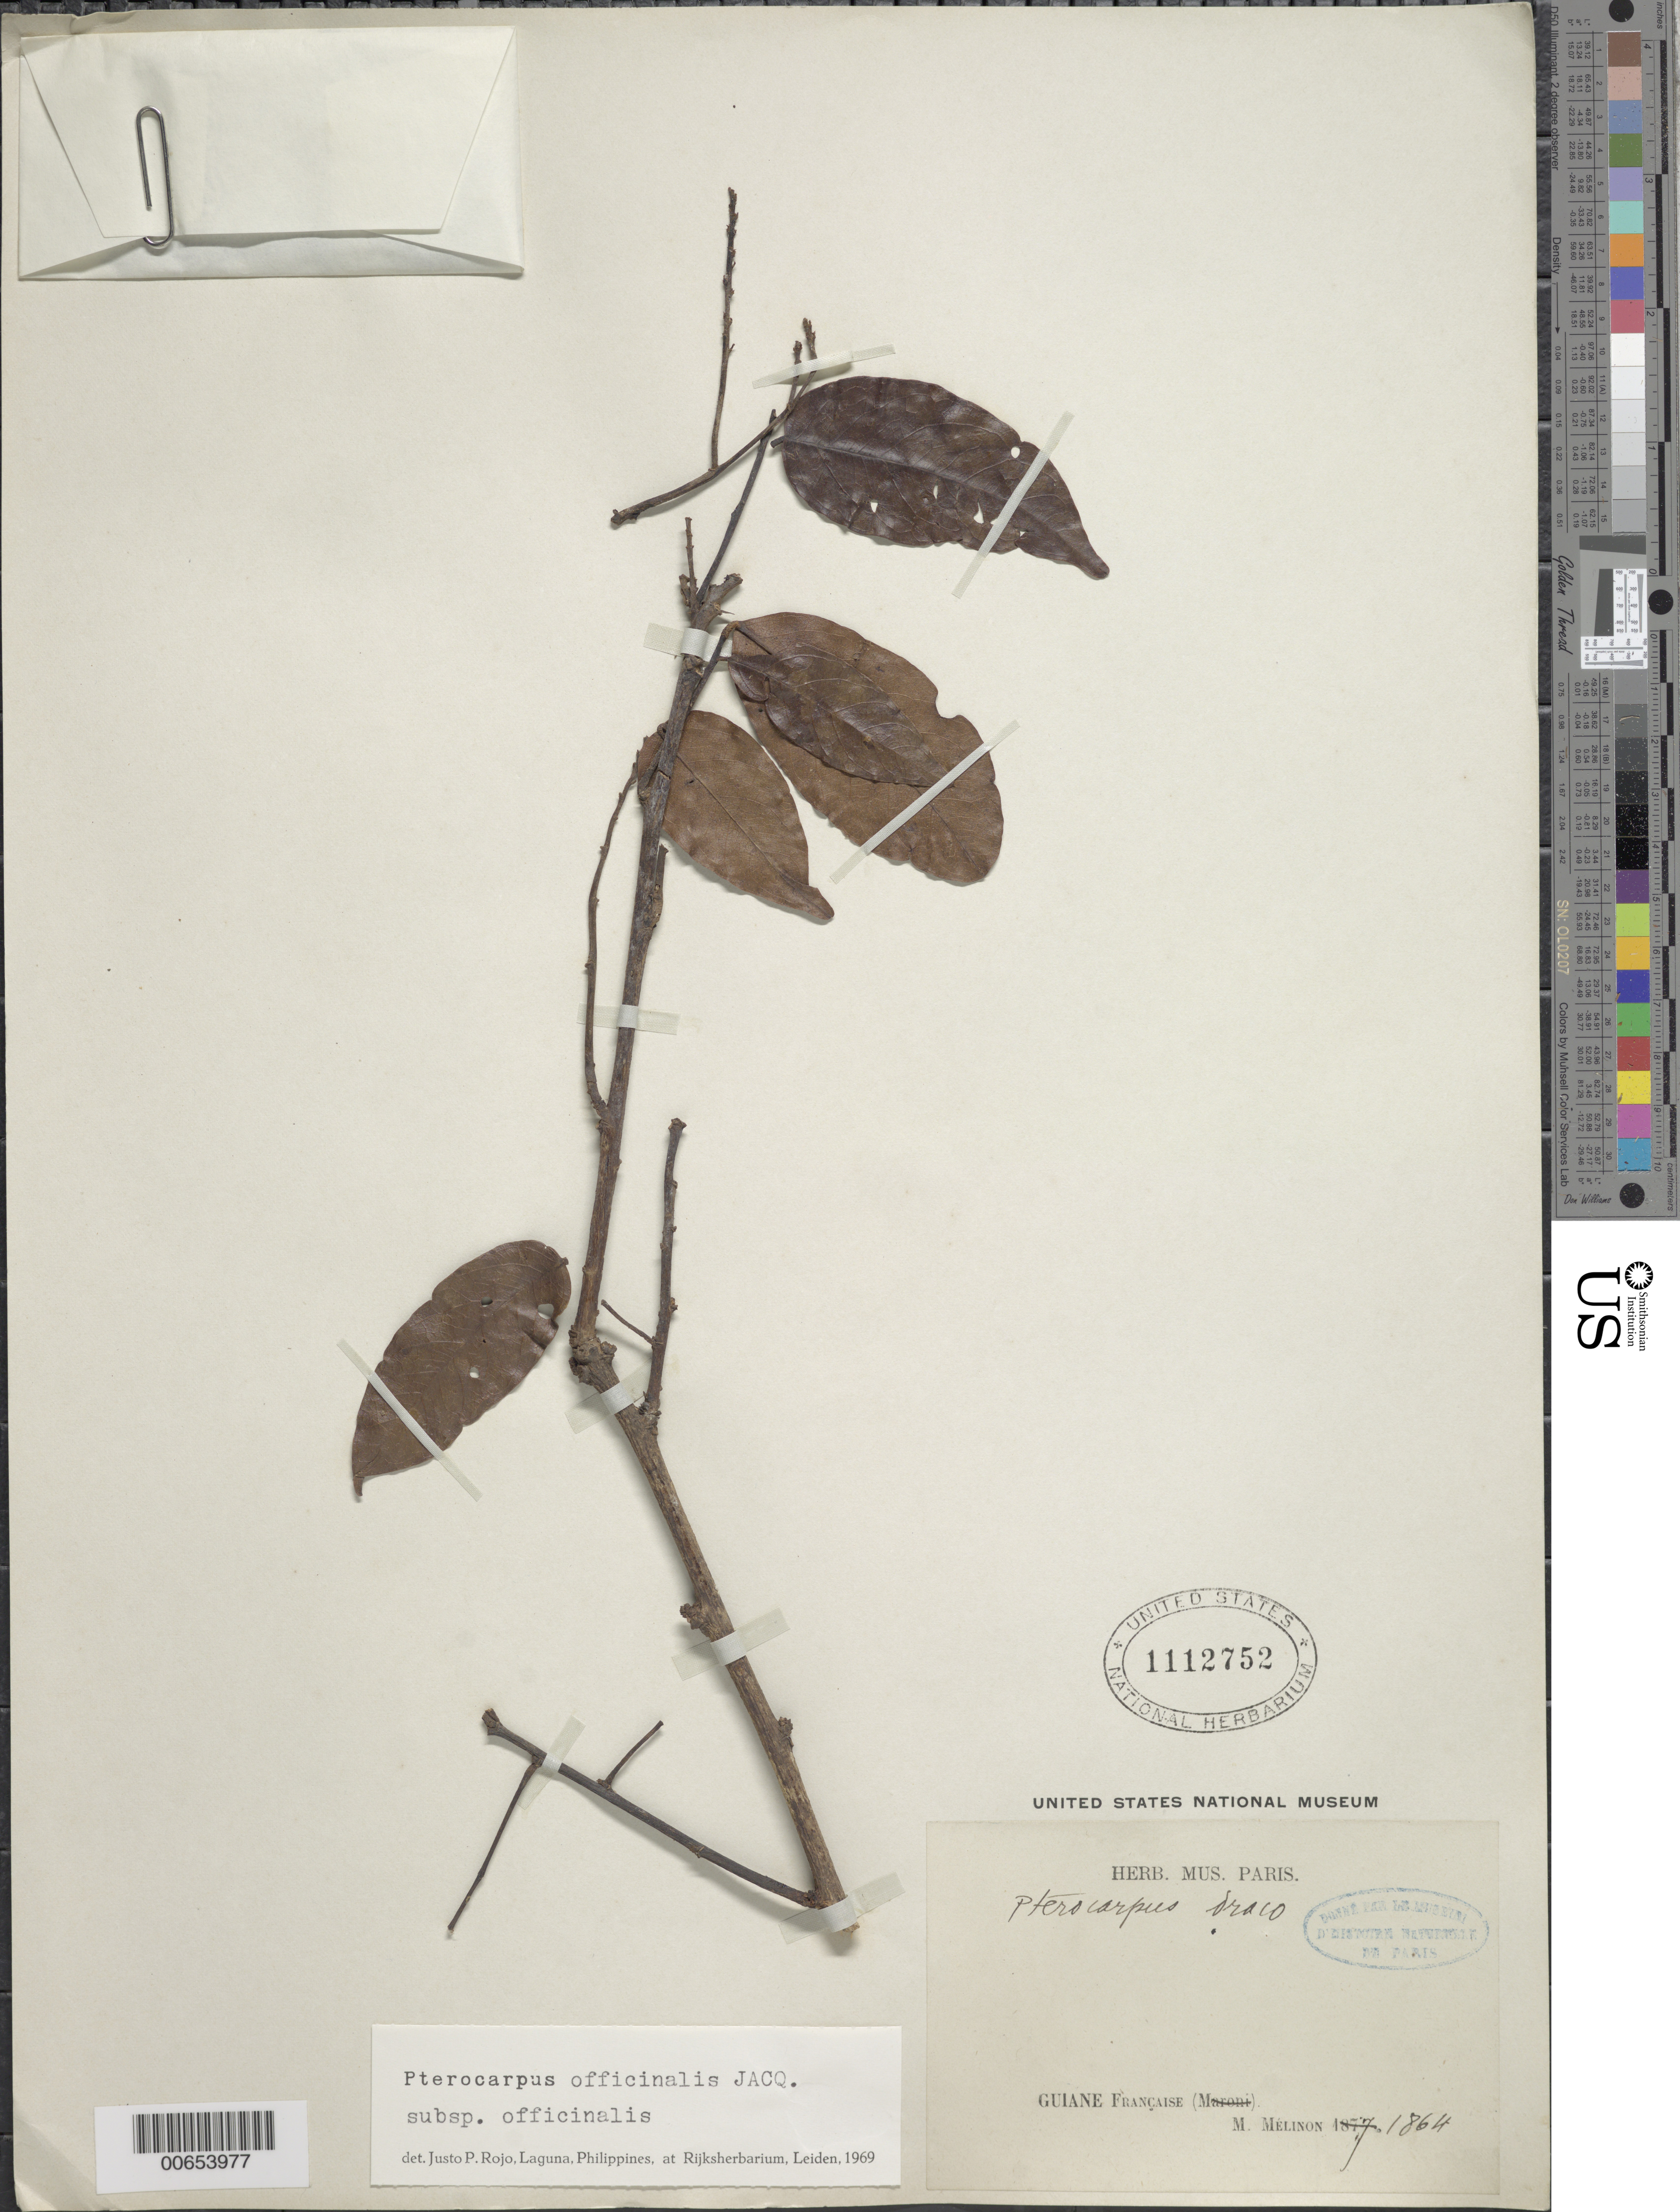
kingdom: Plantae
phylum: Tracheophyta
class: Magnoliopsida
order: Fabales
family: Fabaceae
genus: Pterocarpus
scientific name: Pterocarpus officinalis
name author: Jacq.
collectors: E. Mélinon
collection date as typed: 1864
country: French Guiana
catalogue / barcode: US 1112752